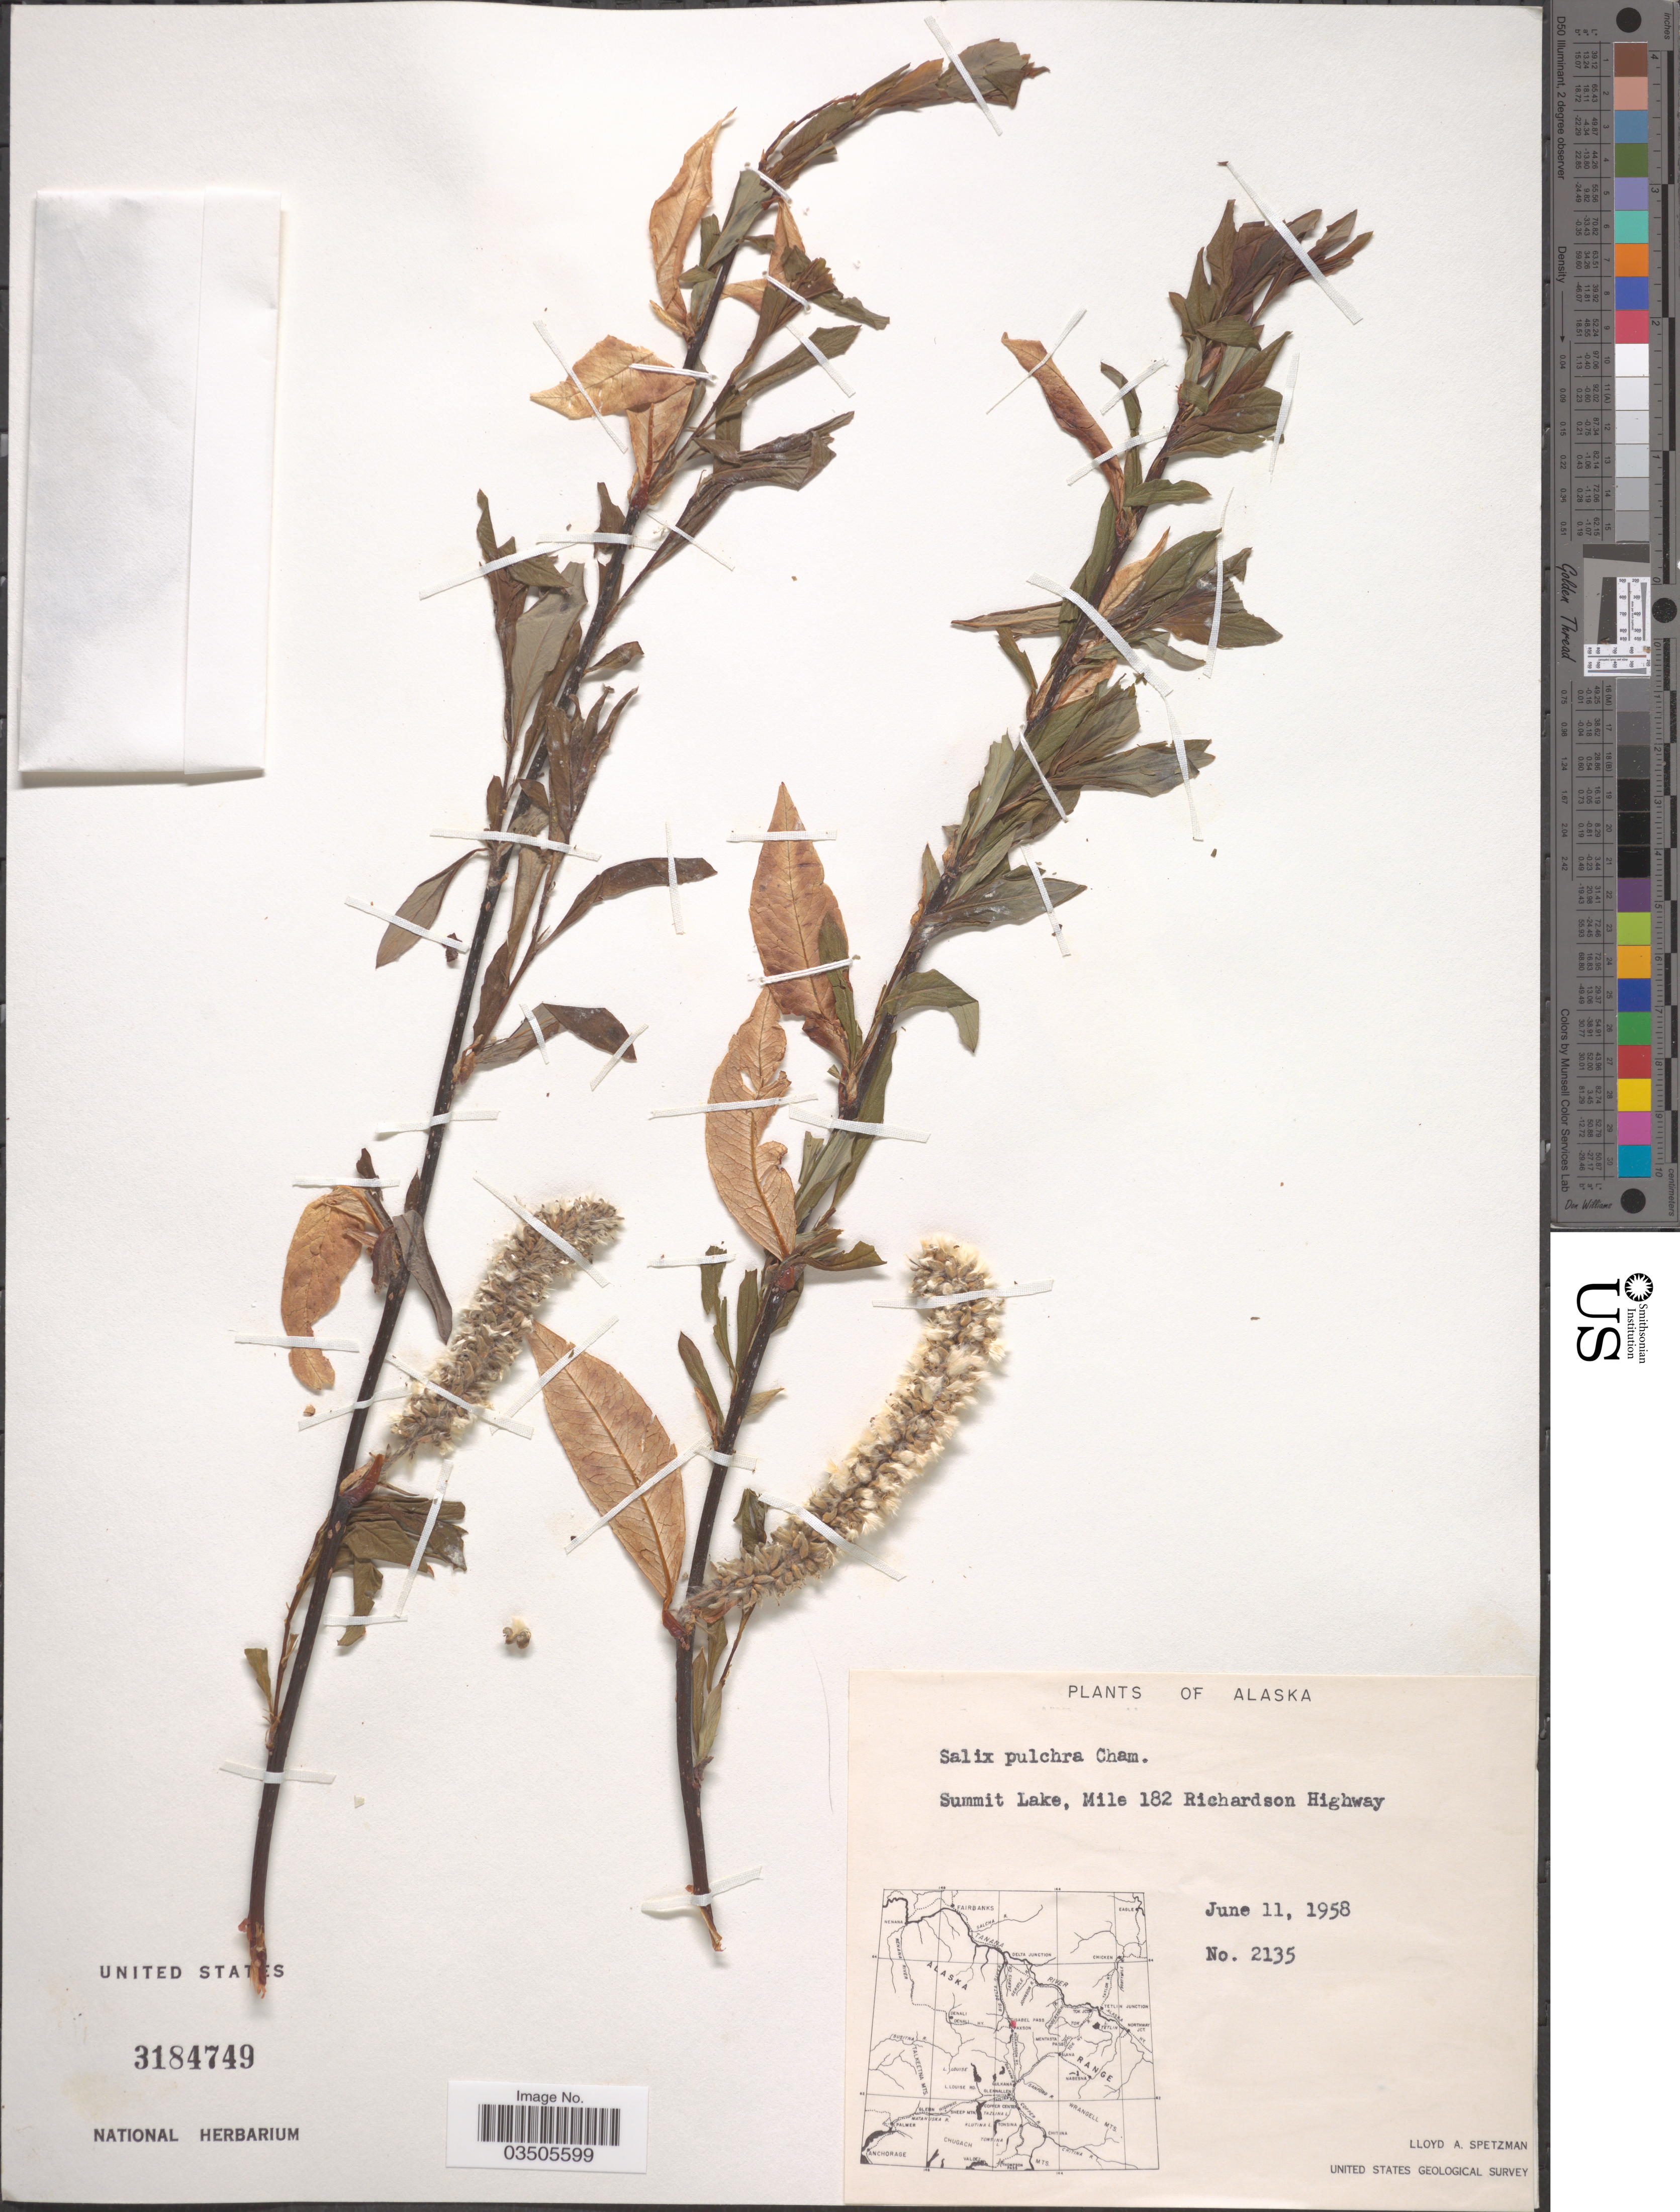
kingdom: Plantae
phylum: Tracheophyta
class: Magnoliopsida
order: Malpighiales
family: Salicaceae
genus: Salix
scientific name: Salix pulchra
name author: Cham.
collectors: L. Spetzman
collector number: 2135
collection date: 1958-06-11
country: United States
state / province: Alaska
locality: Summit Lake, Mile 182 Richardson Highway.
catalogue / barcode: US 3184749